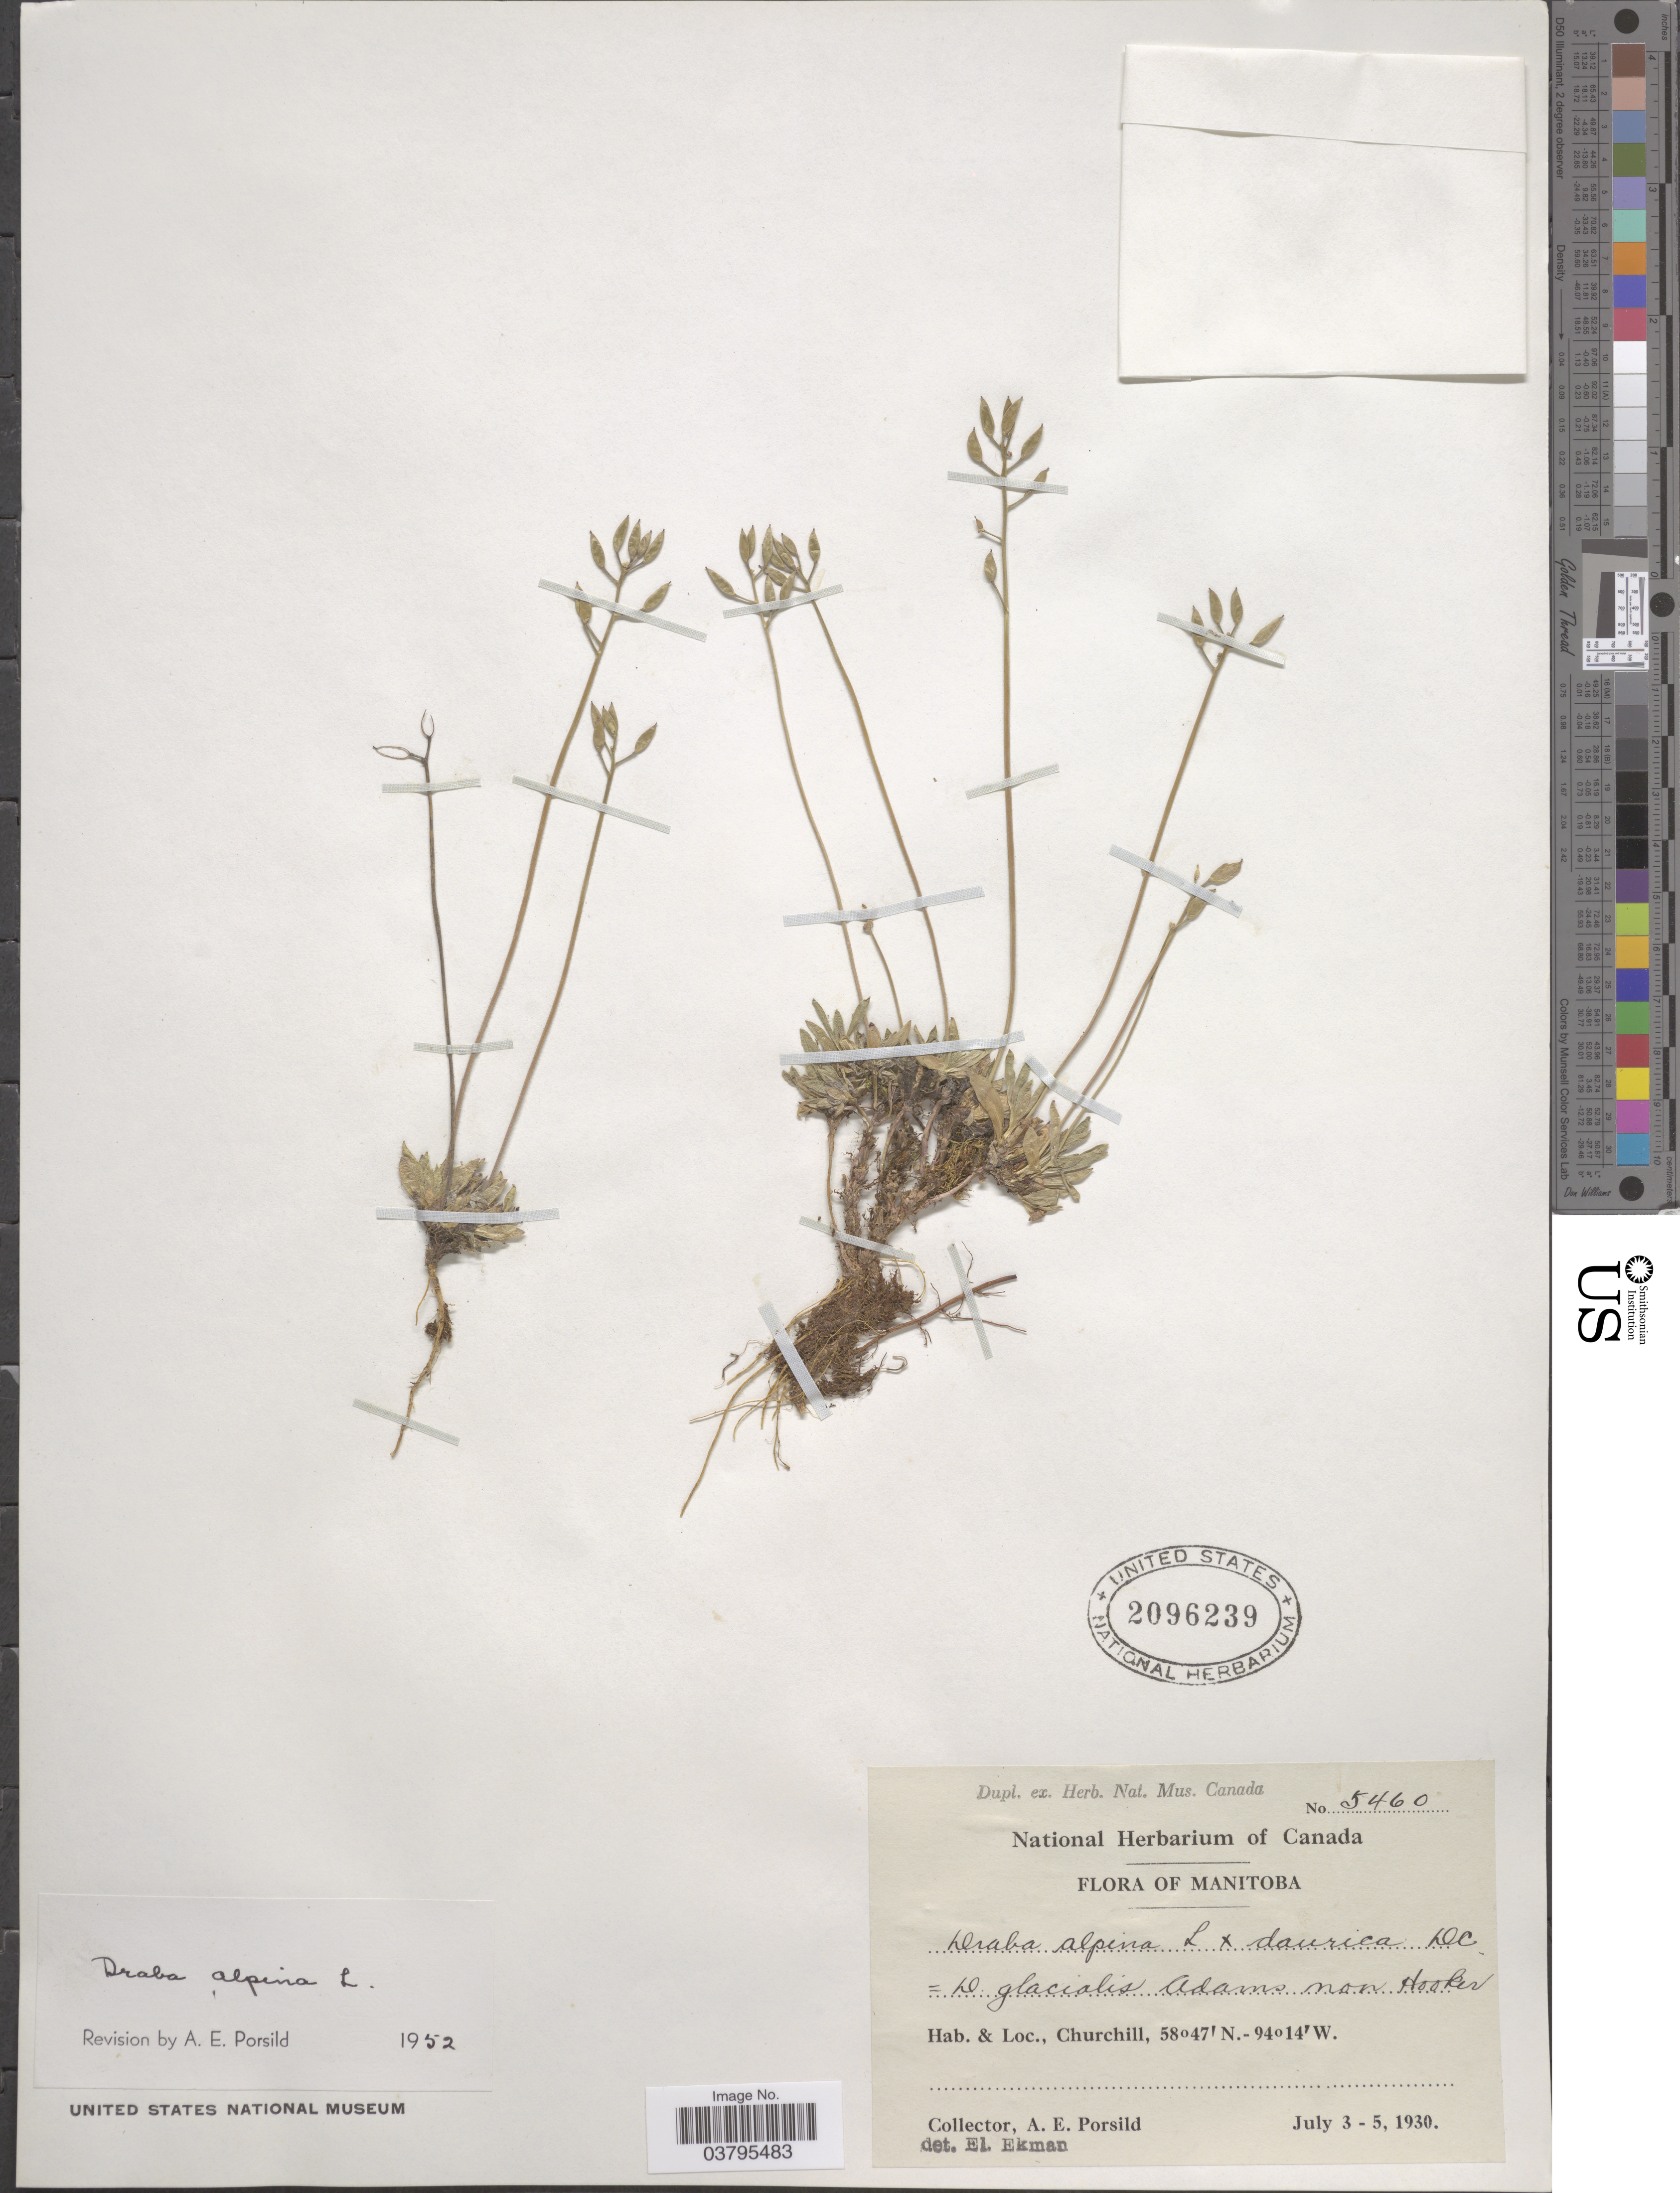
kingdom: Plantae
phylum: Tracheophyta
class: Magnoliopsida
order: Brassicales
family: Brassicaceae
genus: Draba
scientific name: Draba alpina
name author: L.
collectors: A. E. Porsild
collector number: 5460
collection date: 1930-07-03/1930-07-05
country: Canada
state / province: Manitoba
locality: Churchill.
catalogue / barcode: US 2096239